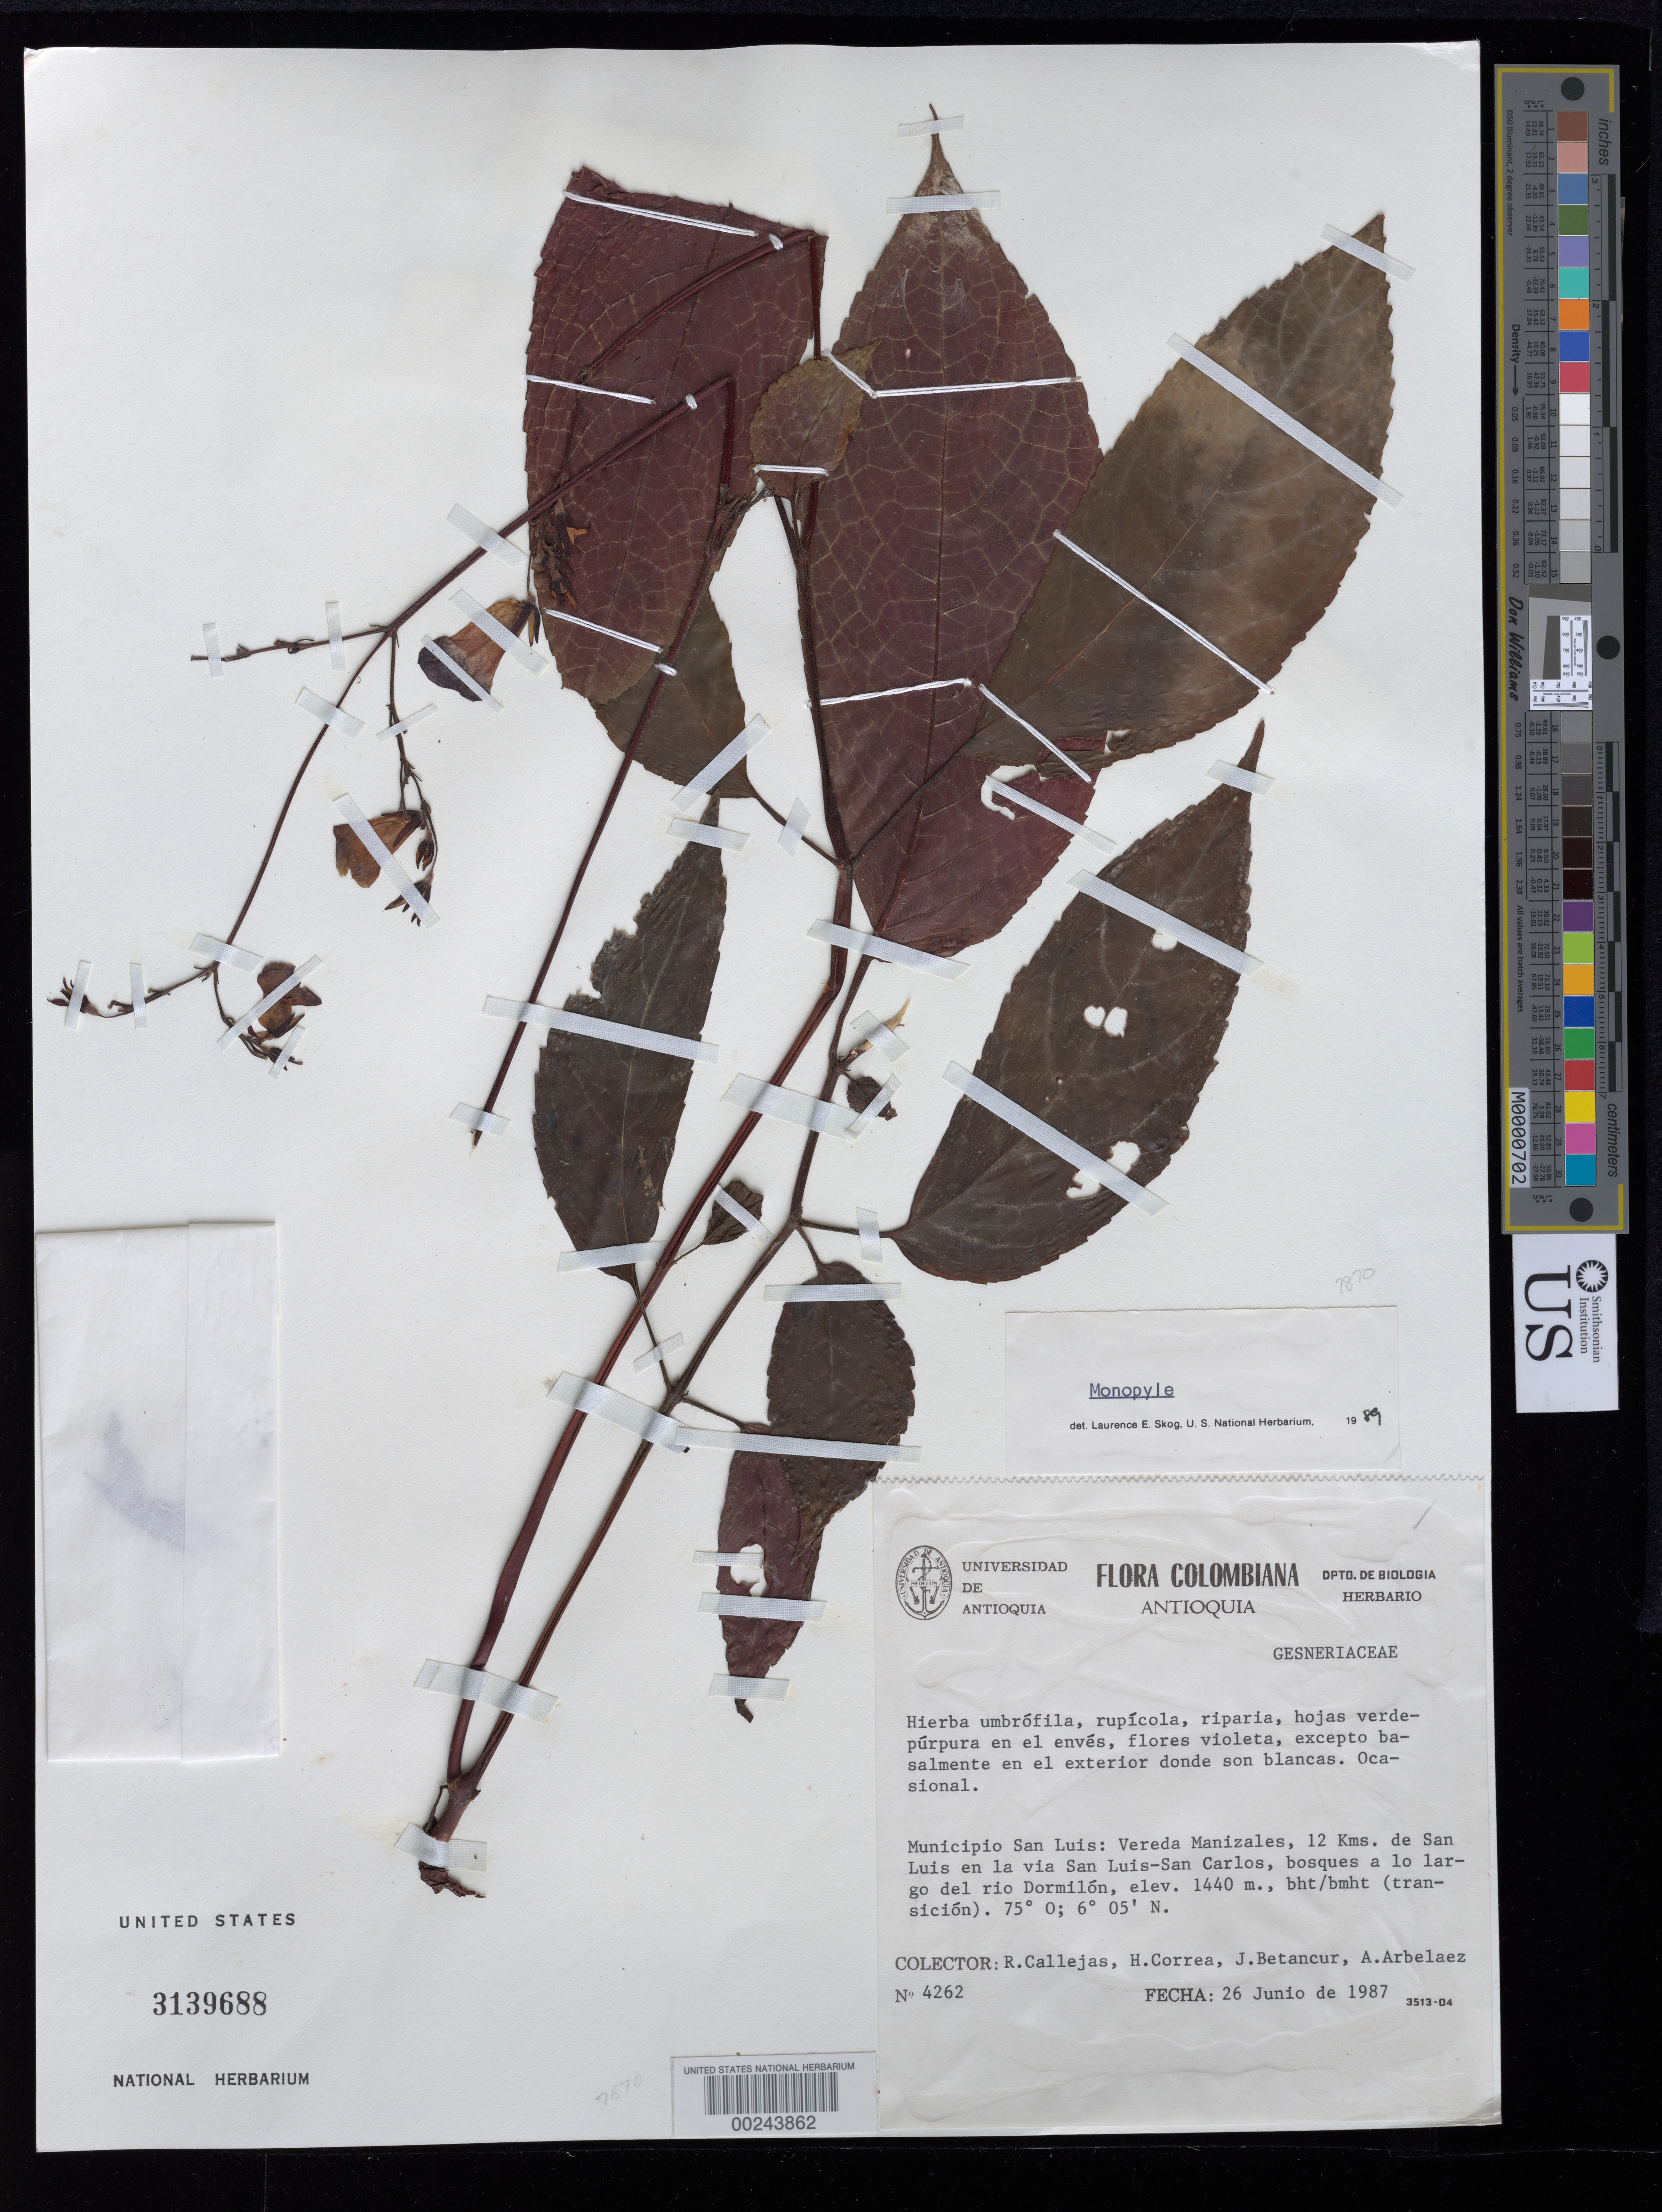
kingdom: Plantae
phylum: Tracheophyta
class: Magnoliopsida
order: Lamiales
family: Gesneriaceae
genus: Monopyle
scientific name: Monopyle macrocarpa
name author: Benth.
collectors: R. Callejas, H. Correa, J. C. Betancur & A. Arbelaez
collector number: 4262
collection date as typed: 26 Jun 1987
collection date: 1987-06-26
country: Colombia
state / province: Antioquia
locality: Mpio. San Luis: Vereda Manizales, 12 km de San Luis en la via San Luis - San Carlos, a lo largo del rio Dormilón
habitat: Bosques a lo largo del rio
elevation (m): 1440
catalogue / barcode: US 3139688